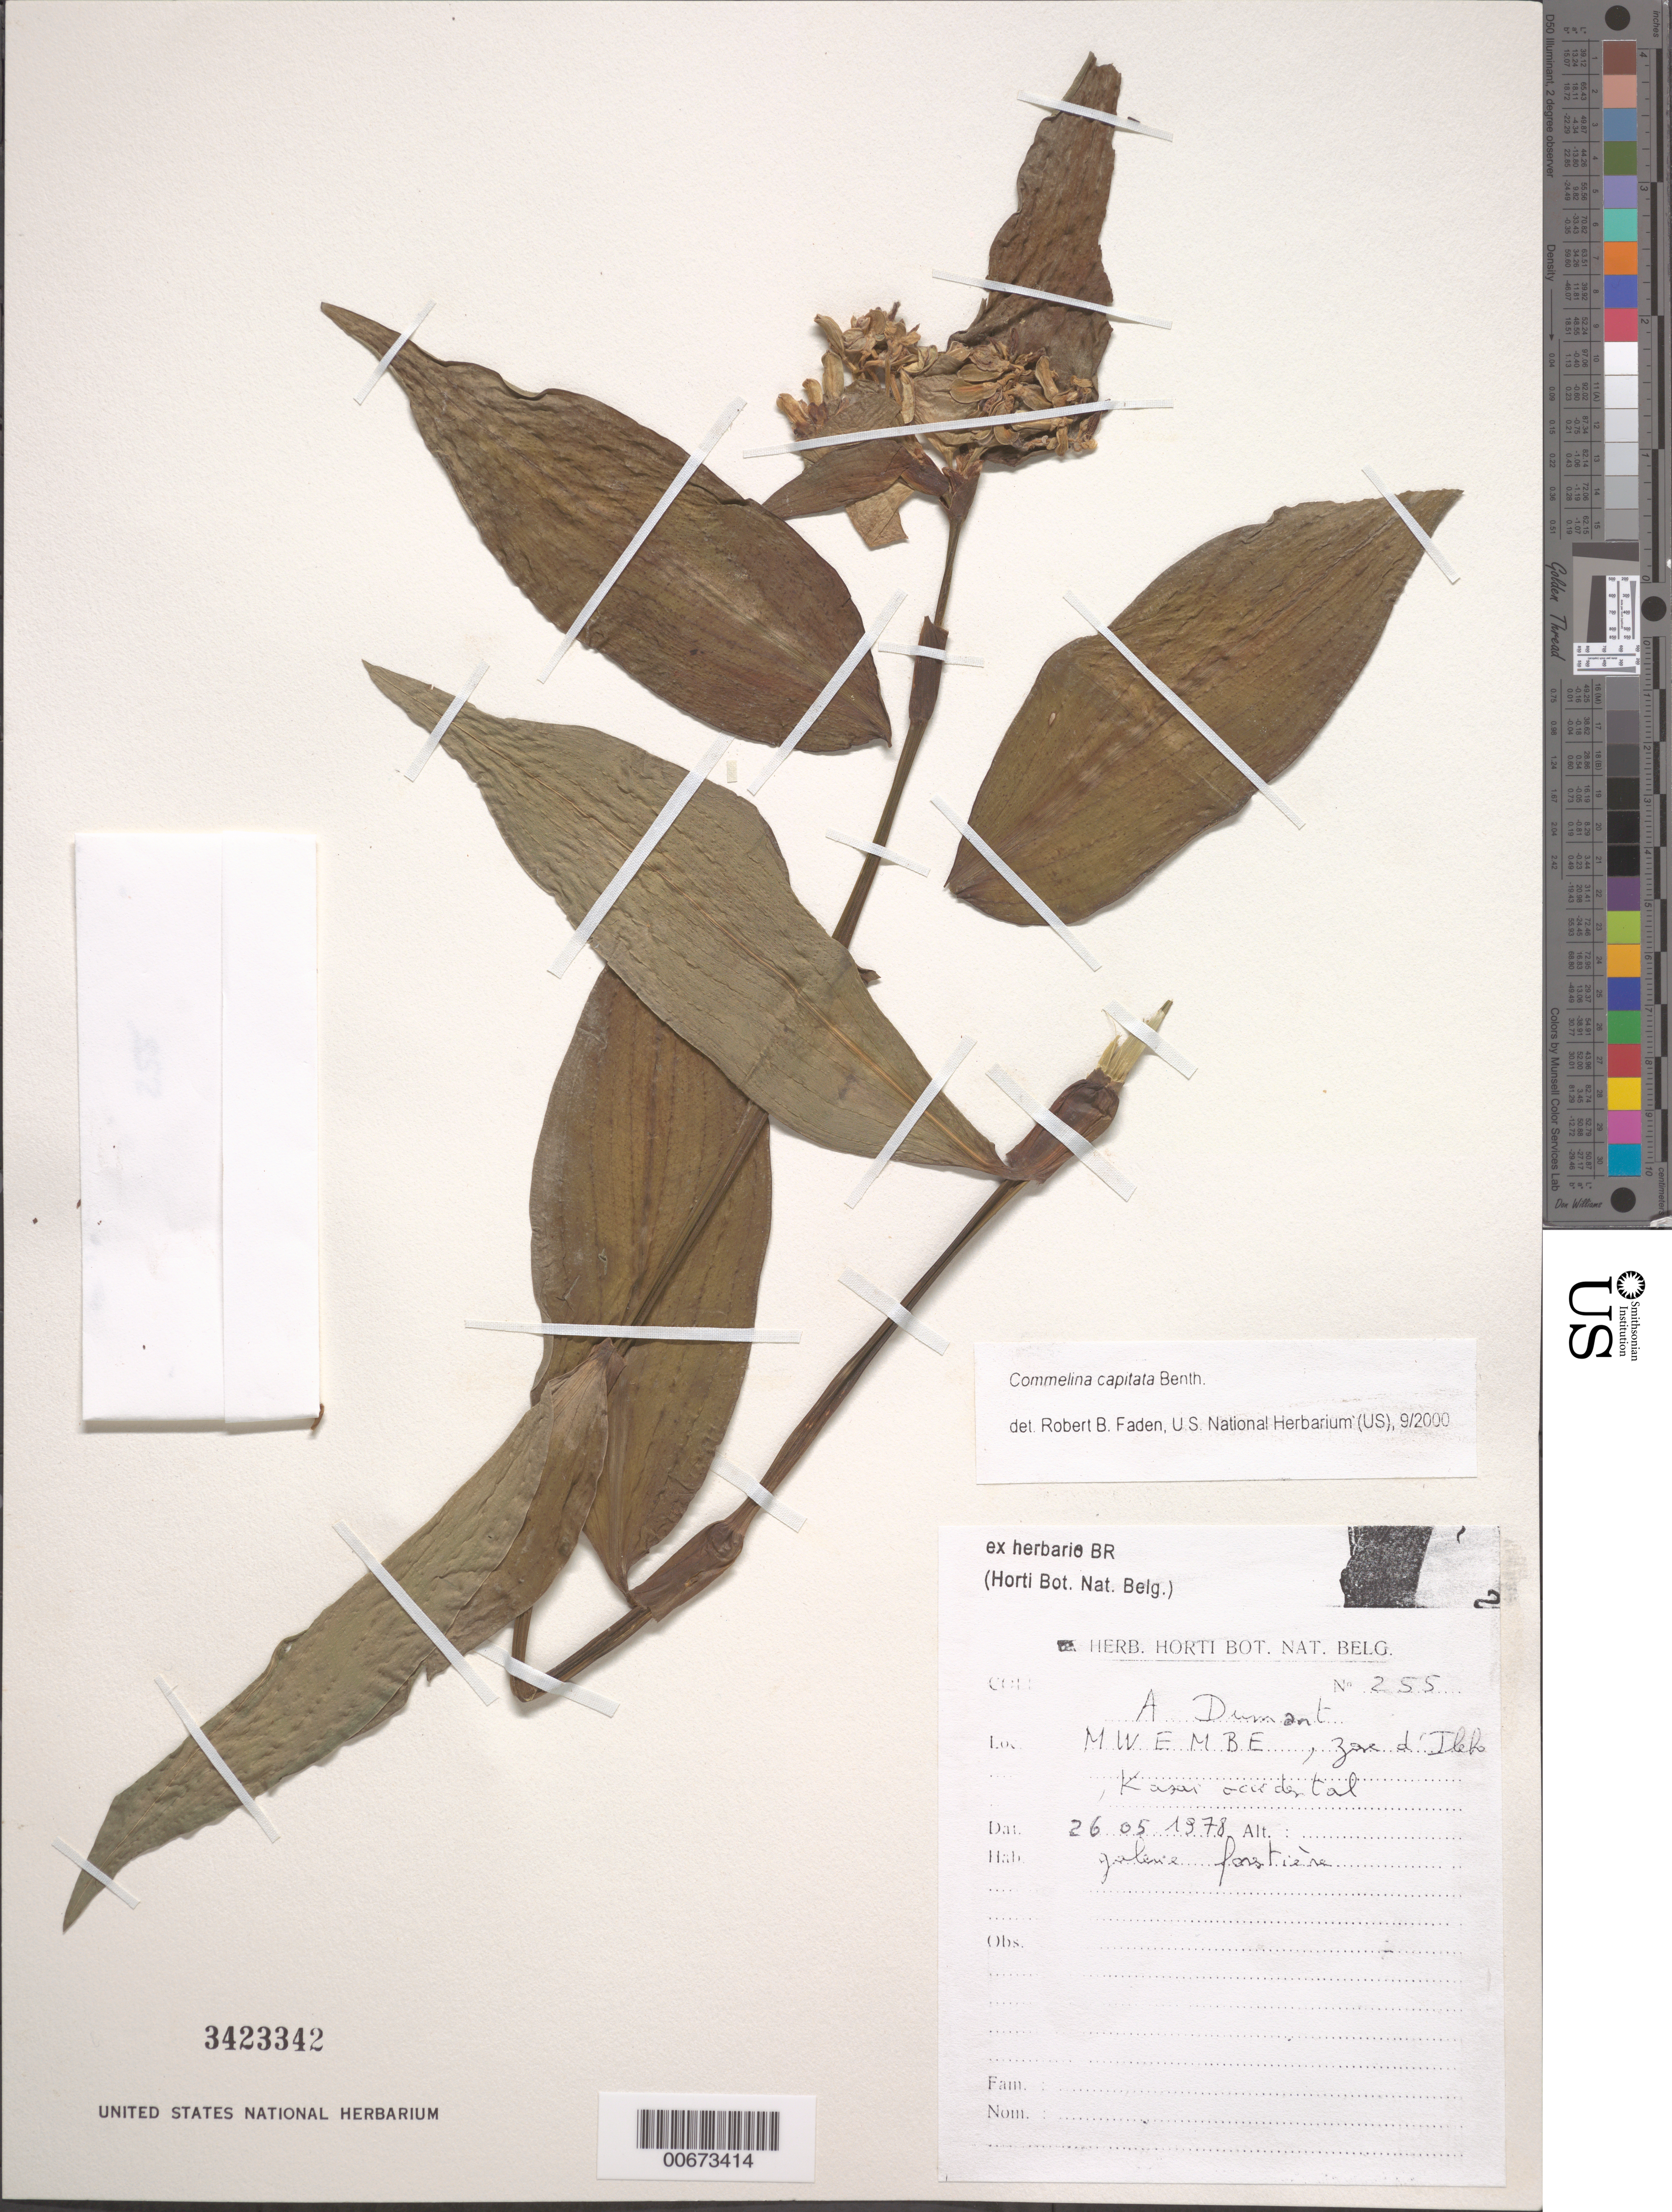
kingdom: Plantae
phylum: Tracheophyta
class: Liliopsida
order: Commelinales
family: Commelinaceae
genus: Commelina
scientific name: Commelina capitata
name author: Benth.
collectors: A. Dumant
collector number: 255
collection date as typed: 26 May 1978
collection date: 1978-05-26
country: Congo, Democratic Republic of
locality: Mwembe, Zona d'Ileho.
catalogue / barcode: US 3423342